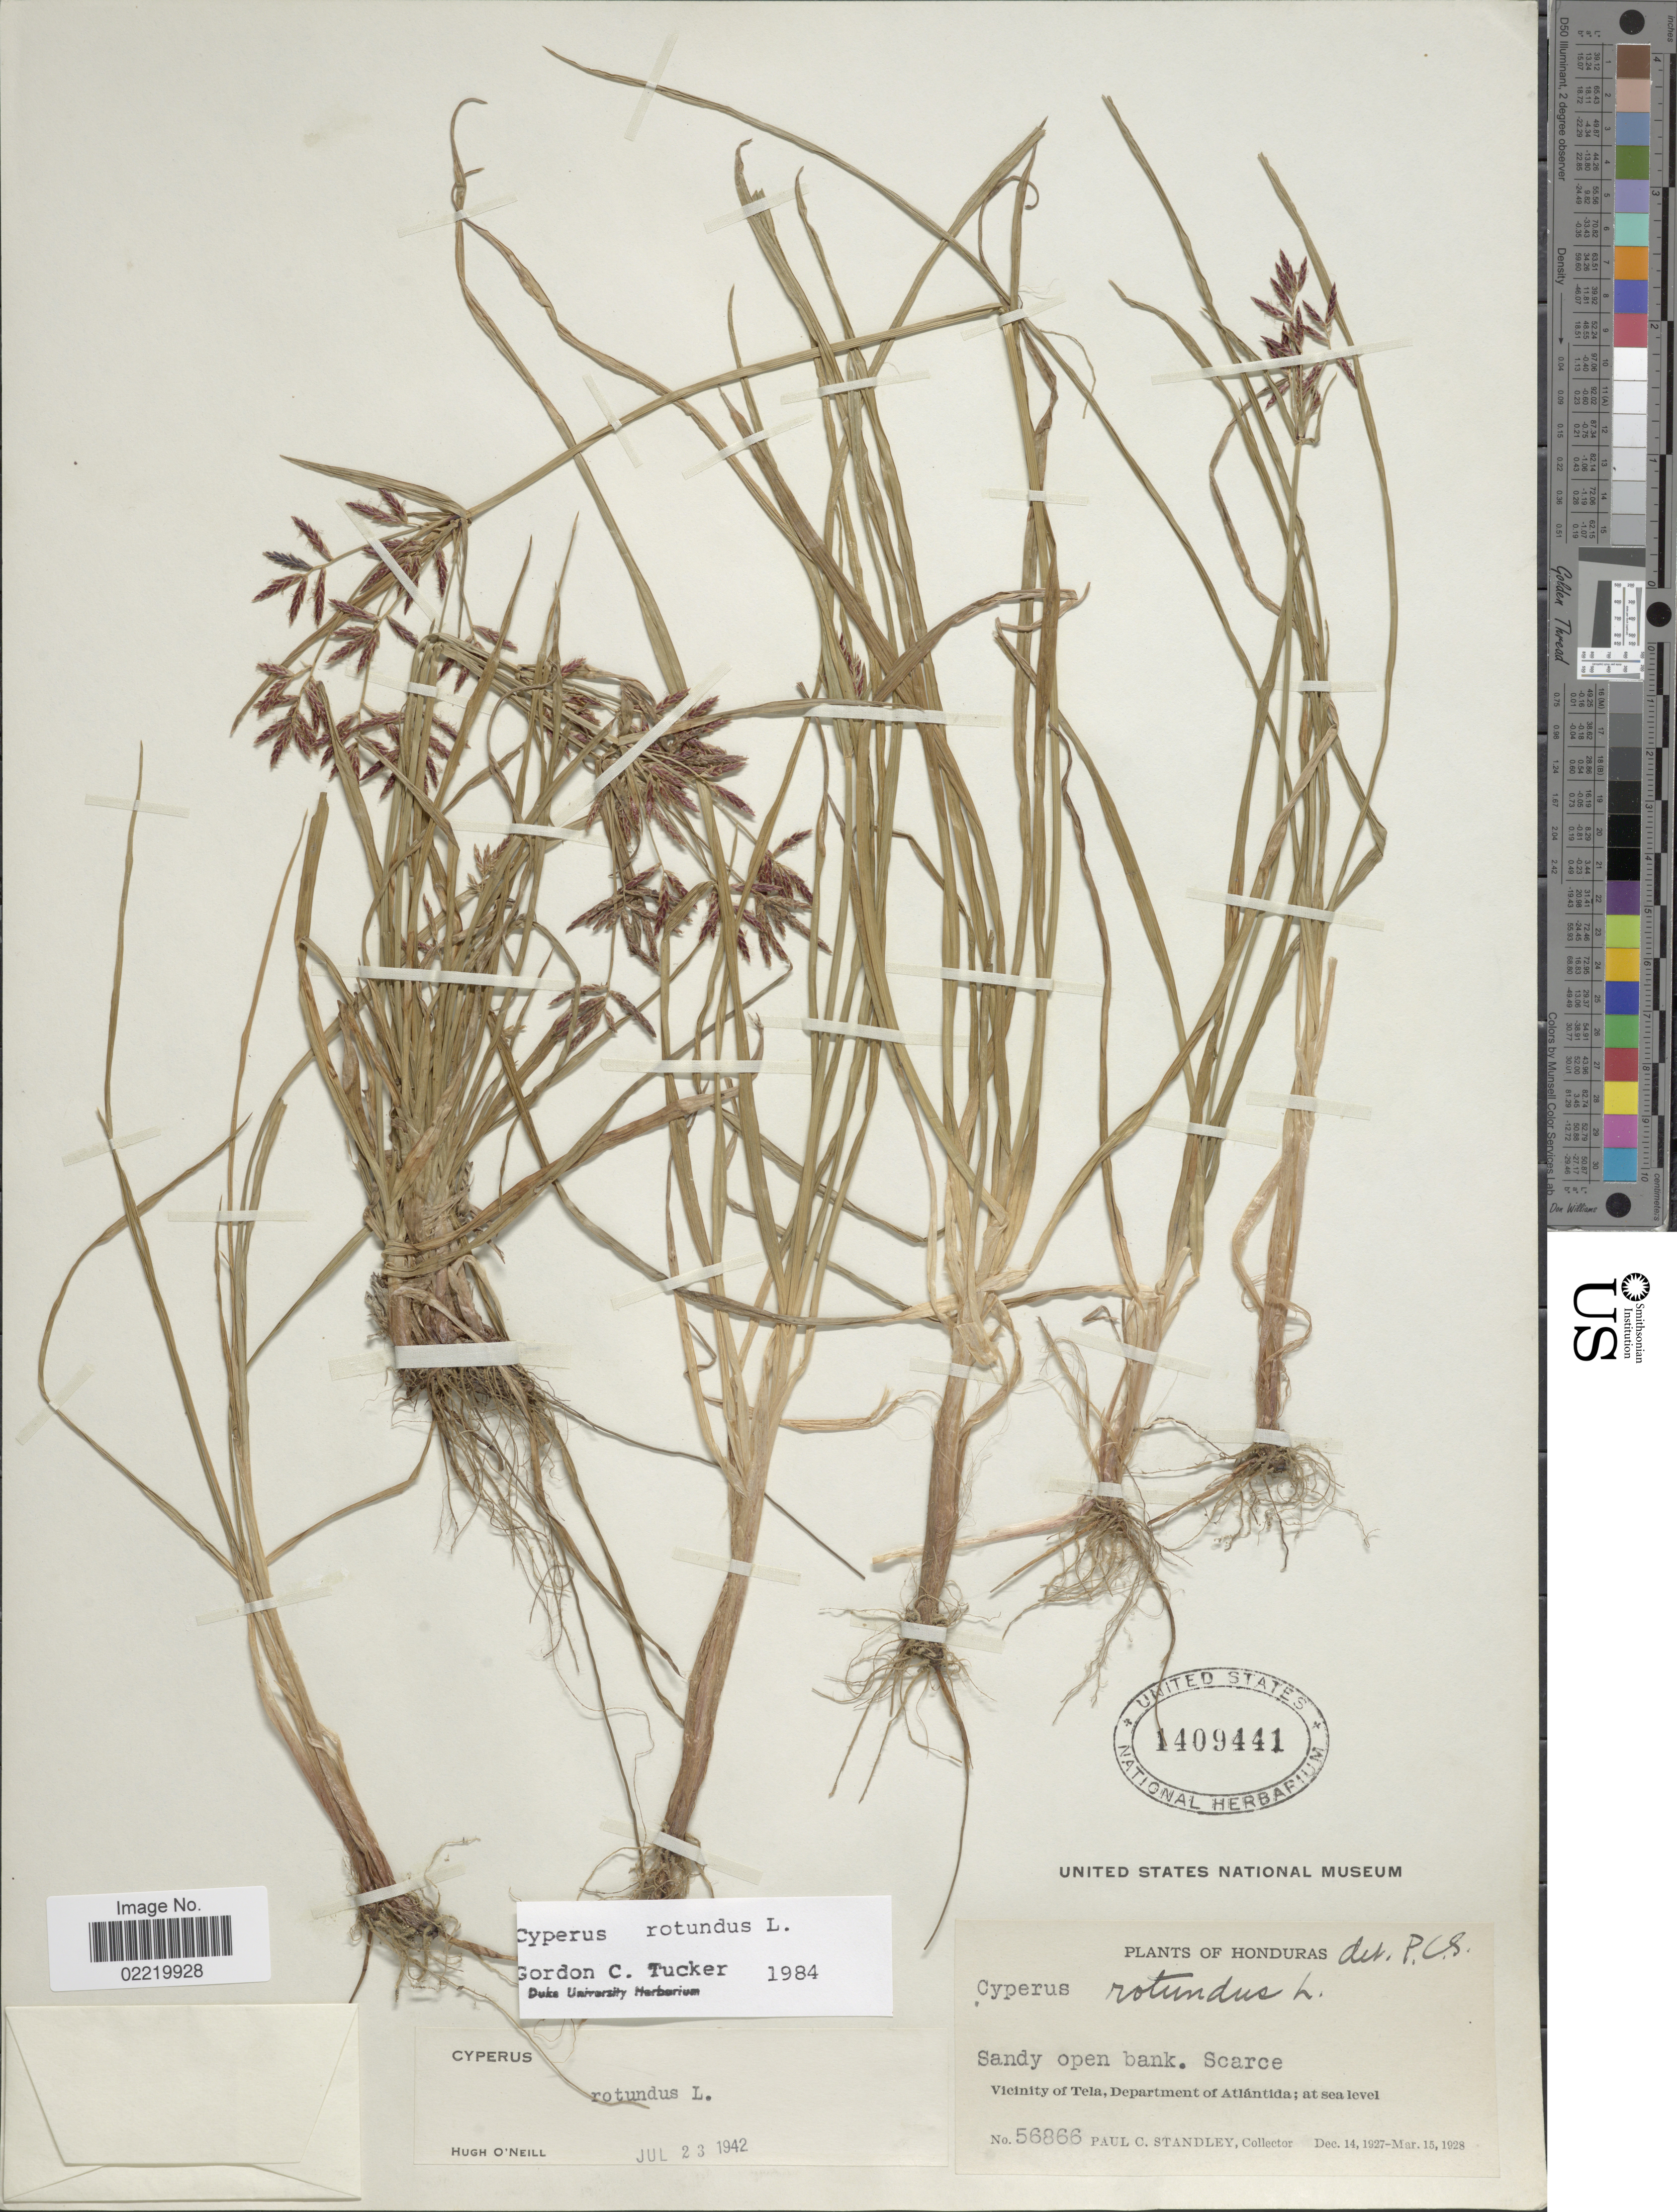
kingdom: Plantae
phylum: Tracheophyta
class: Liliopsida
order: Poales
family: Cyperaceae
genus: Cyperus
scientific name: Cyperus rotundus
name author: L.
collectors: P. C. Standley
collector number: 56866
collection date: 1927-12-14/1928-03-15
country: Honduras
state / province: Atlántida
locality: Sandy open bank, vicinity of Tela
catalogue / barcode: US 1409441